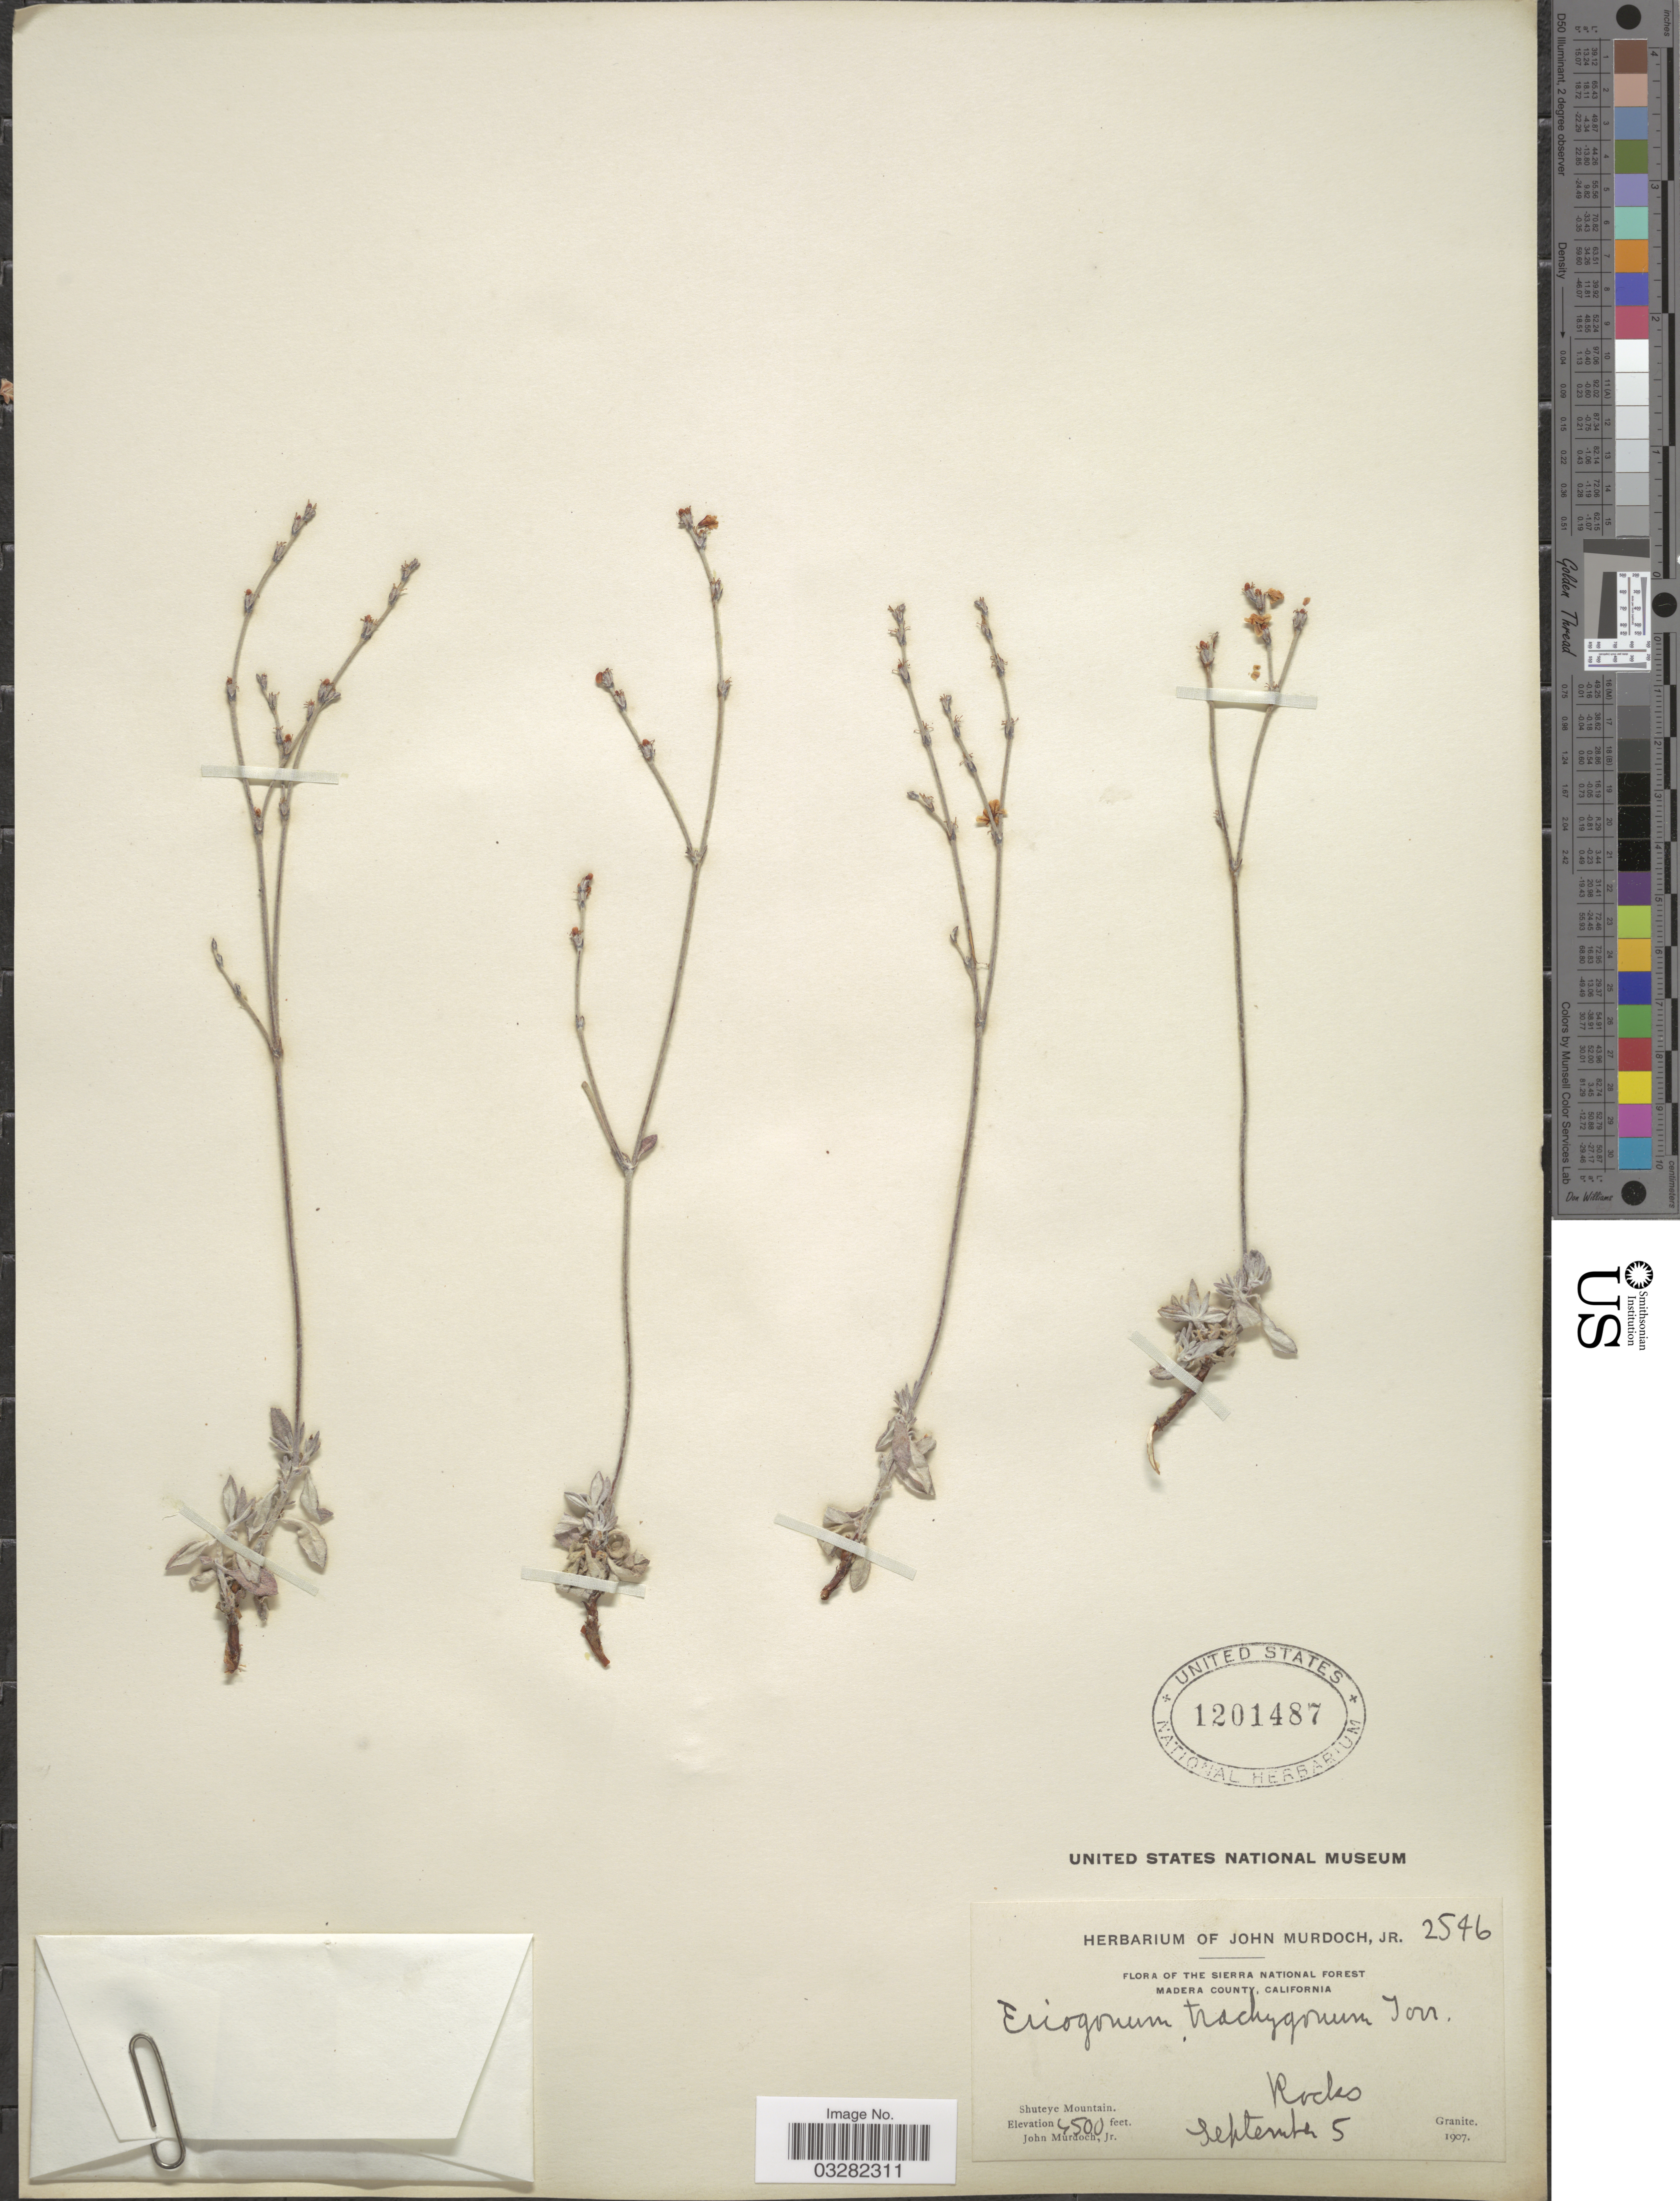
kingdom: Plantae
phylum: Tracheophyta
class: Magnoliopsida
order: Caryophyllales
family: Polygonaceae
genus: Eriogonum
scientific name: Eriogonum wrightii var. subscaposum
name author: S. Watson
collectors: J. Murdoch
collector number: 2546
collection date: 1907-09-05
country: United States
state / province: California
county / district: Madera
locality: Sierra National Forest. Madera County. Shuteye Mountain.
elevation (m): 1372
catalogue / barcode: US 1201487